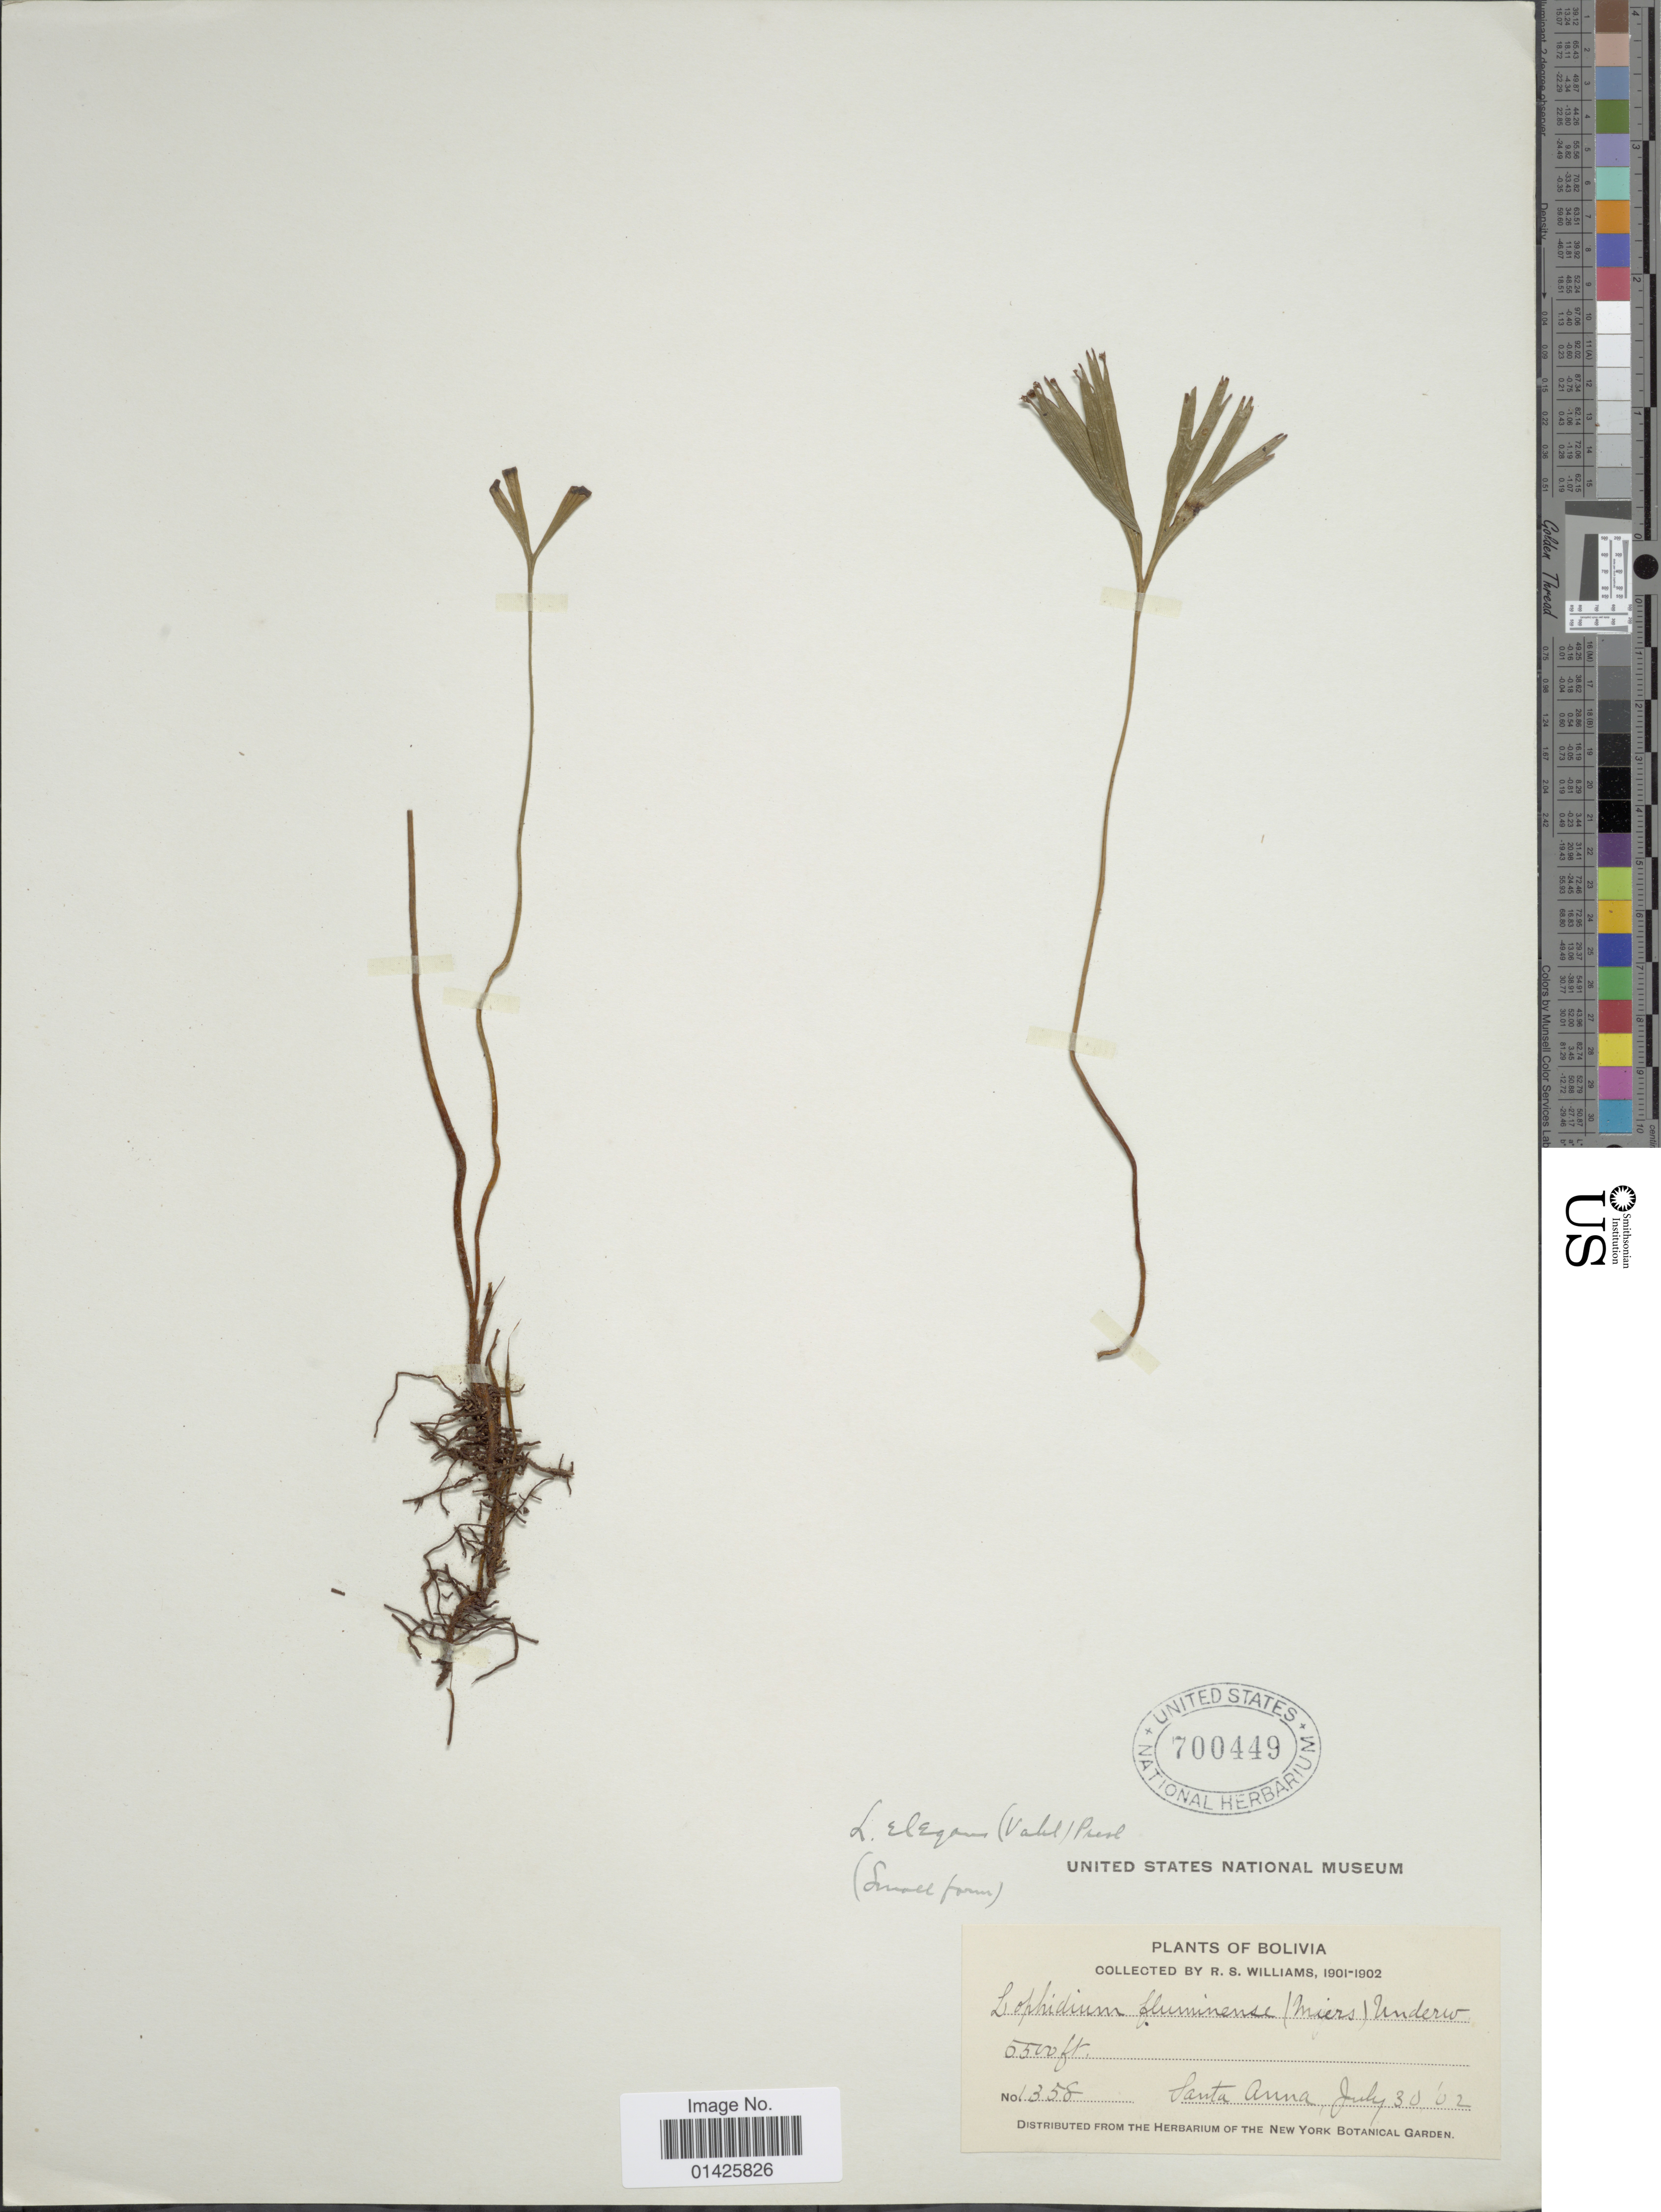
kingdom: Plantae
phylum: Tracheophyta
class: Polypodiopsida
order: Schizaeales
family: Schizaeaceae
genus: Schizaea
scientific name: Schizaea elegans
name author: (Vahl) Sw.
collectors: R. S. Williams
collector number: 1358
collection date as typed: July 30, '02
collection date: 1902-07-30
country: Bolivia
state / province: La Paz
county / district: Franz Tamayo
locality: Santa Ana (near Aten)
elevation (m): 1676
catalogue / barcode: US 700449